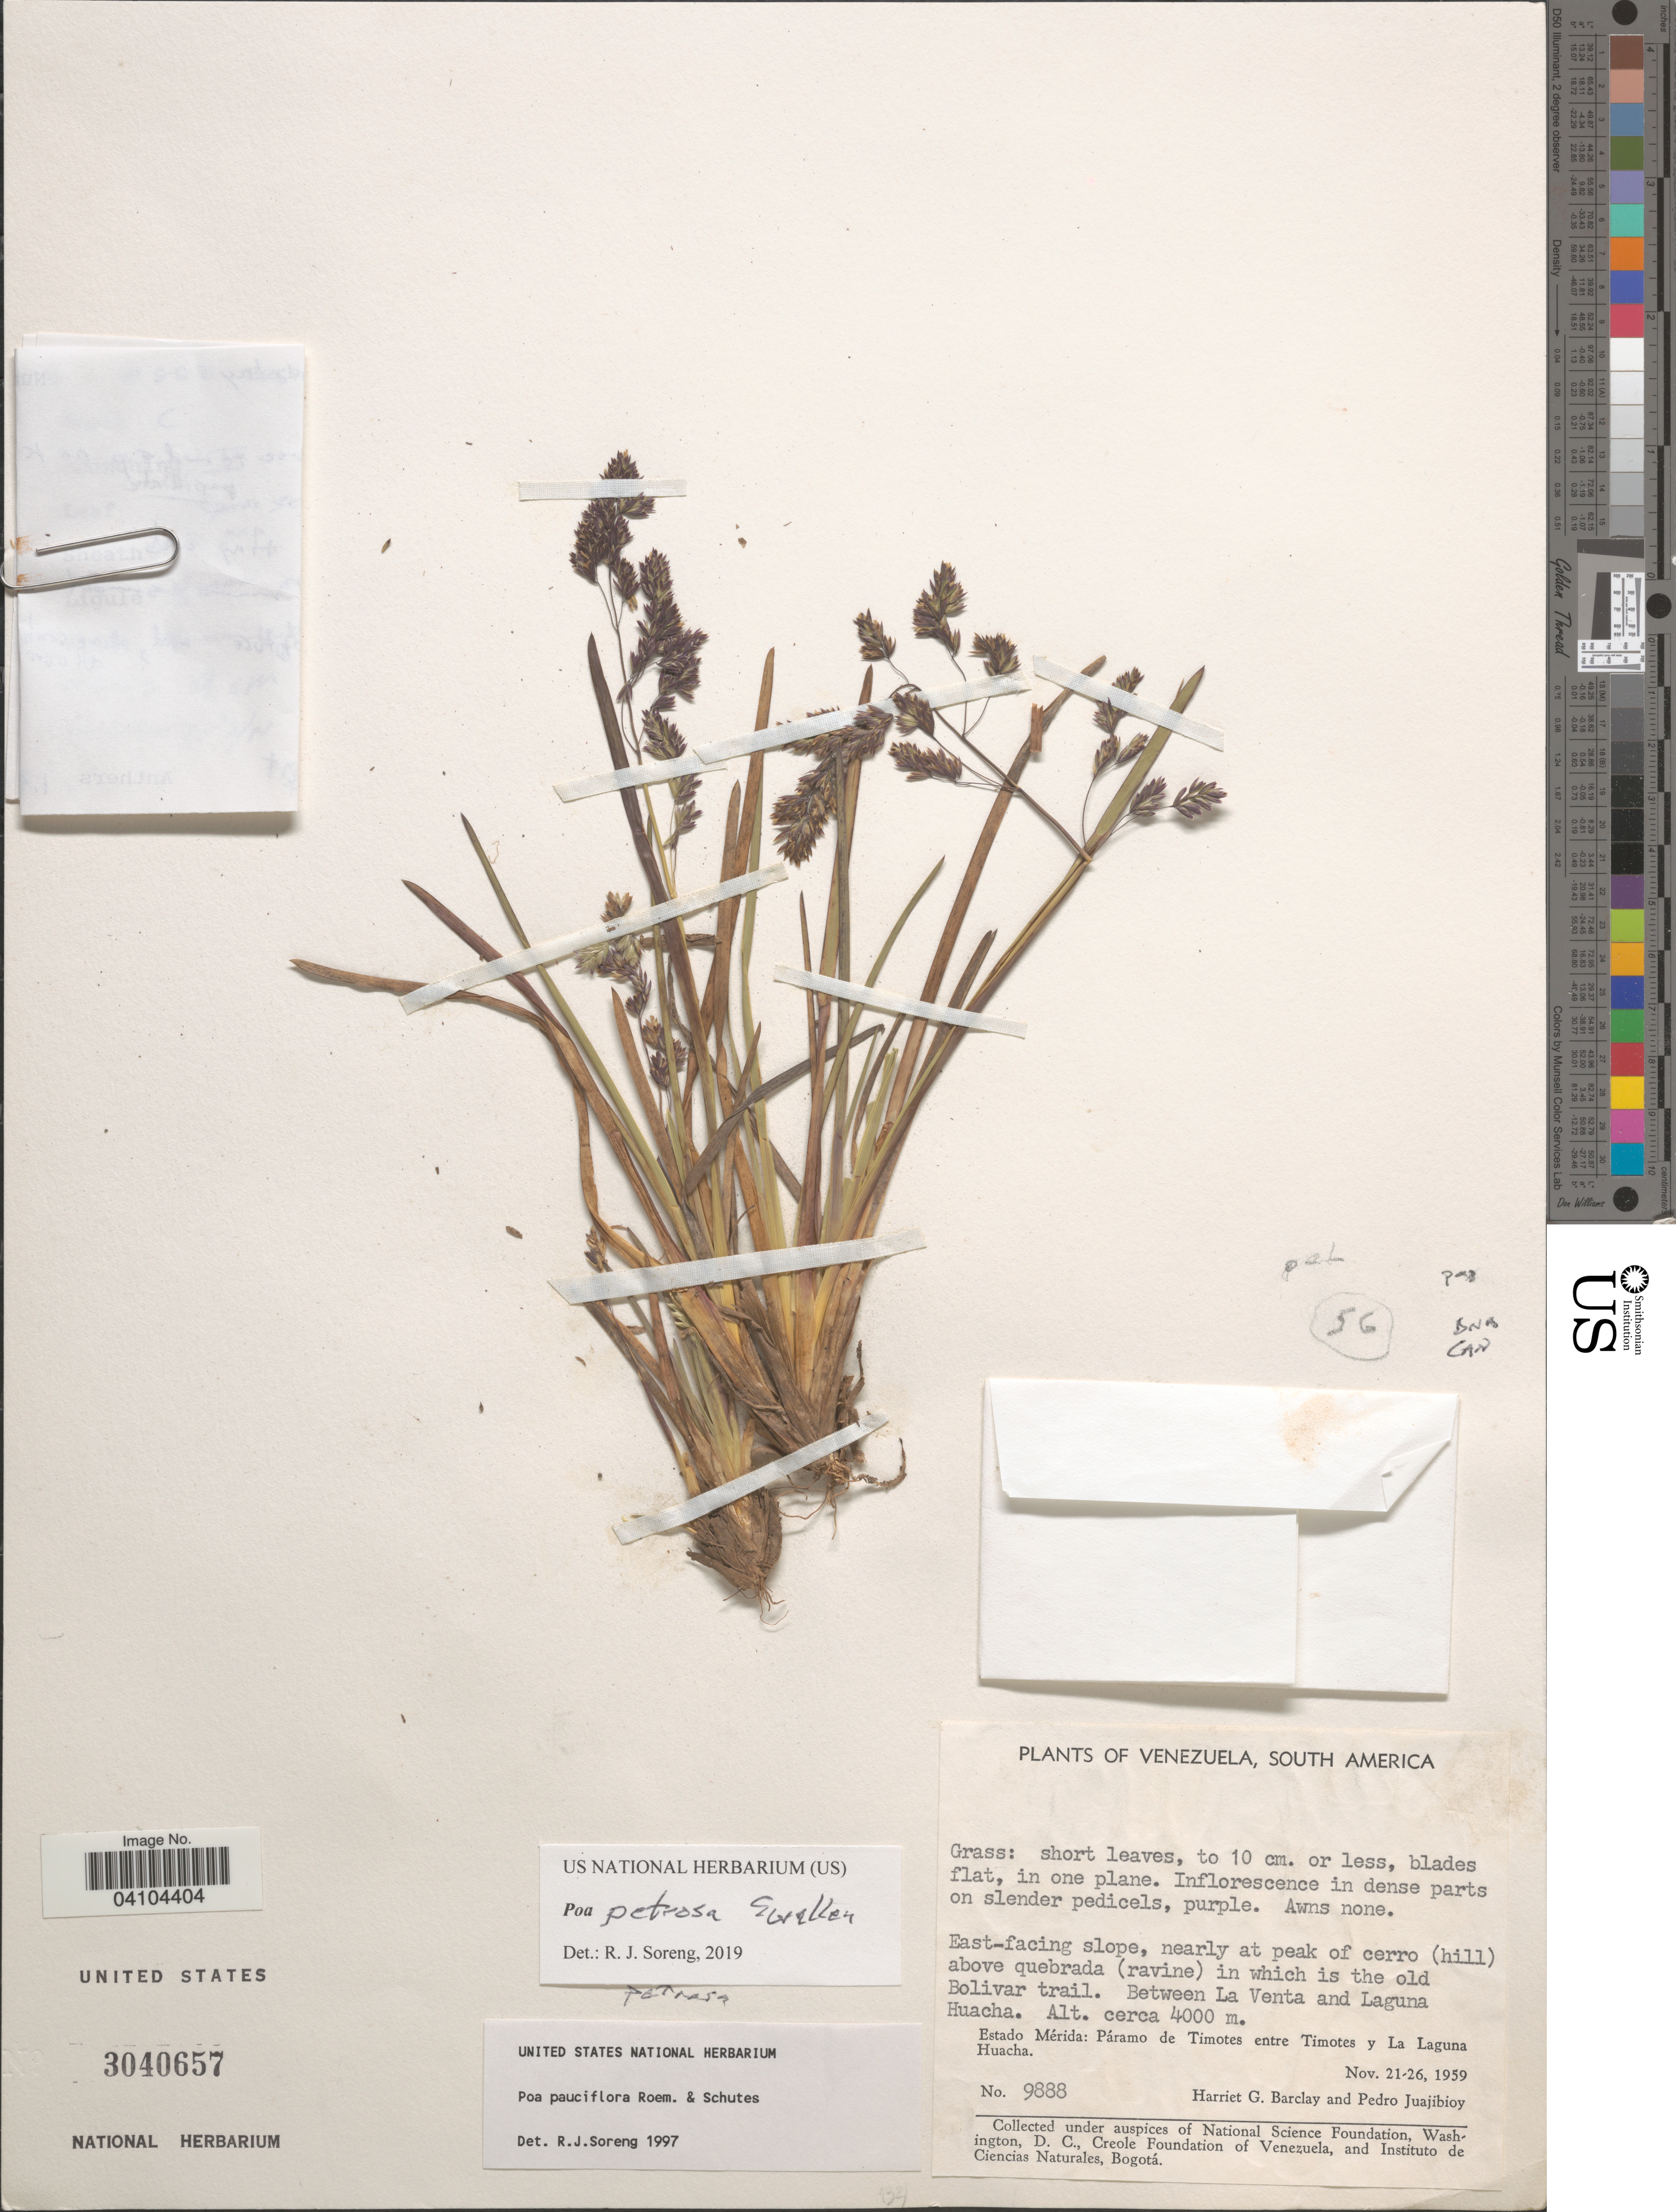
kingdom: Plantae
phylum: Tracheophyta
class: Liliopsida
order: Poales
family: Poaceae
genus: Poa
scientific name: Poa petrosa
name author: Swallen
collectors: H. G. Barclay & P. Juajibioy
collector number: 9888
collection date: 1959-11-21/1959-11-26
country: Venezuela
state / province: Merida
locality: East-facing slope, nearly at peak of cerro (hill) above quebrada (ravine) in which is the old Bolivia trail. Between La Venta and Laguna Huacha. Páramo de Timotes entre Timotes y La Laguna Huacha.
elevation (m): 4000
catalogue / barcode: US 3040657